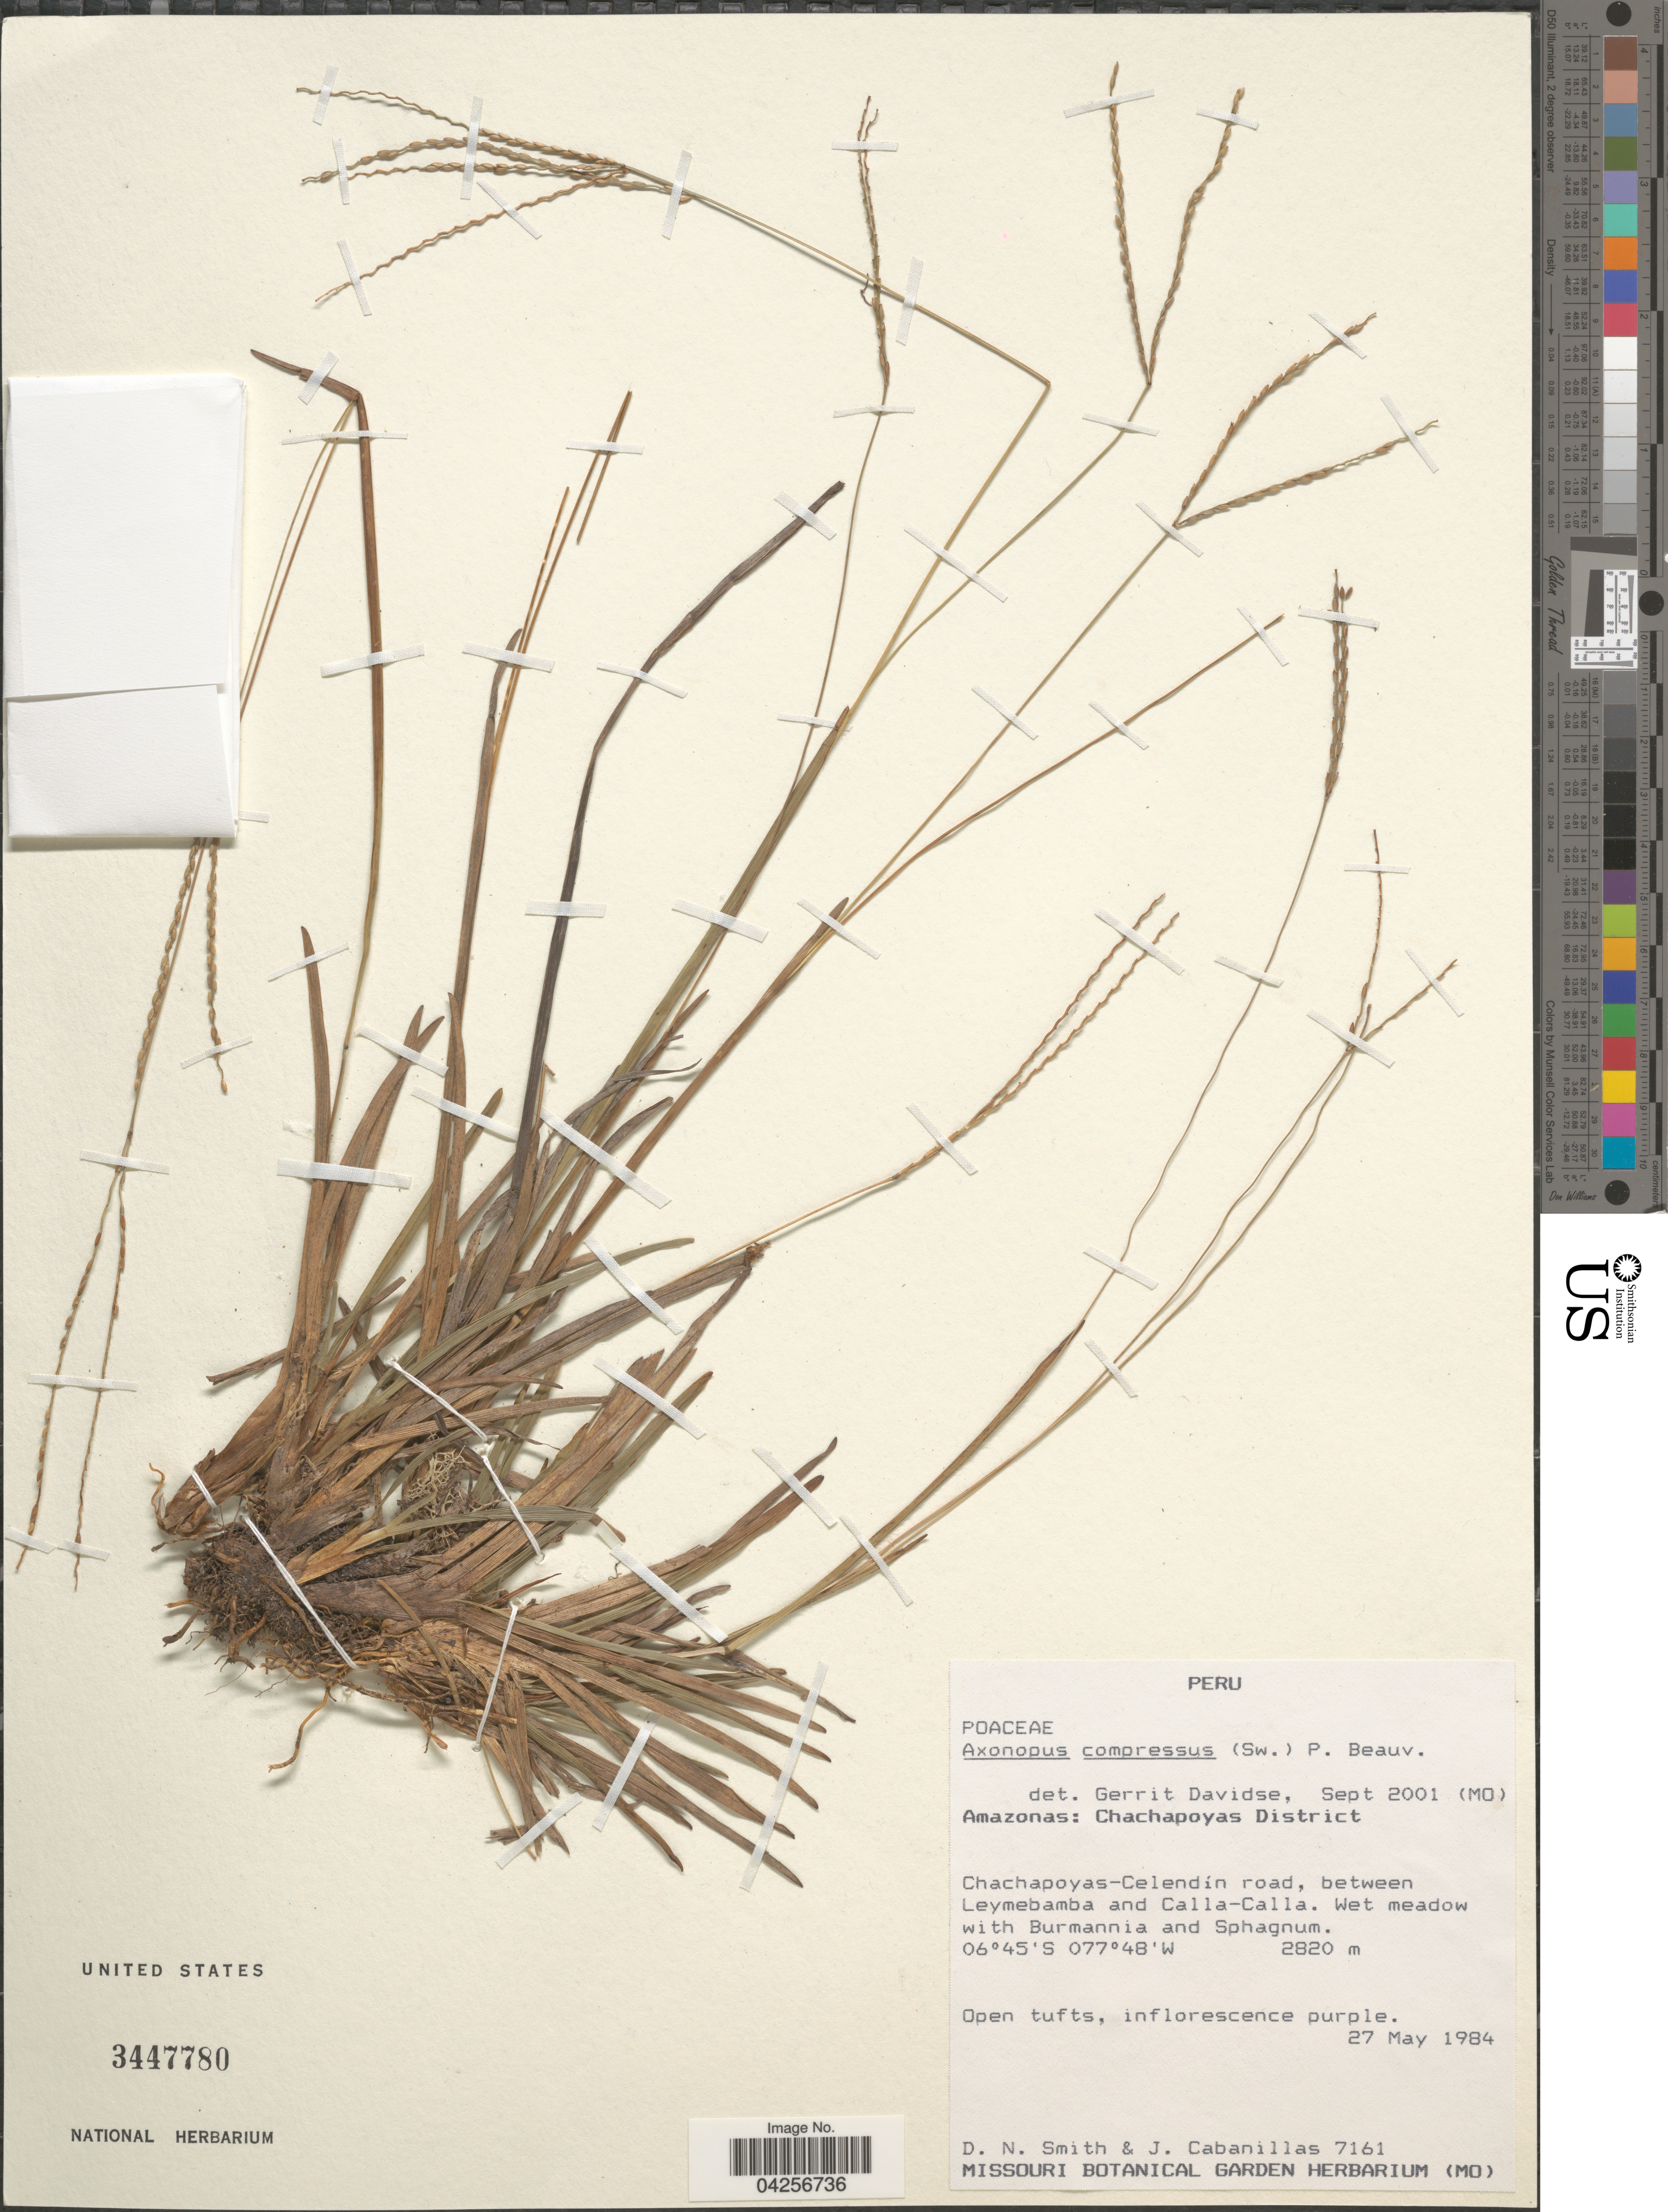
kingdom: Plantae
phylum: Tracheophyta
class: Liliopsida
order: Poales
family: Poaceae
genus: Axonopus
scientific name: Axonopus compressus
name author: (Sw.) P. Beauv.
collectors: D. Smith & J. Cabanillas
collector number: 7161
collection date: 1984-05-27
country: Peru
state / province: Amazonas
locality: Chachapoyas District. Chachapyas-Celendín road, between Leymebamba and Calla-Calla. Wet meadow.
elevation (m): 2820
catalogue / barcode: US 3447780